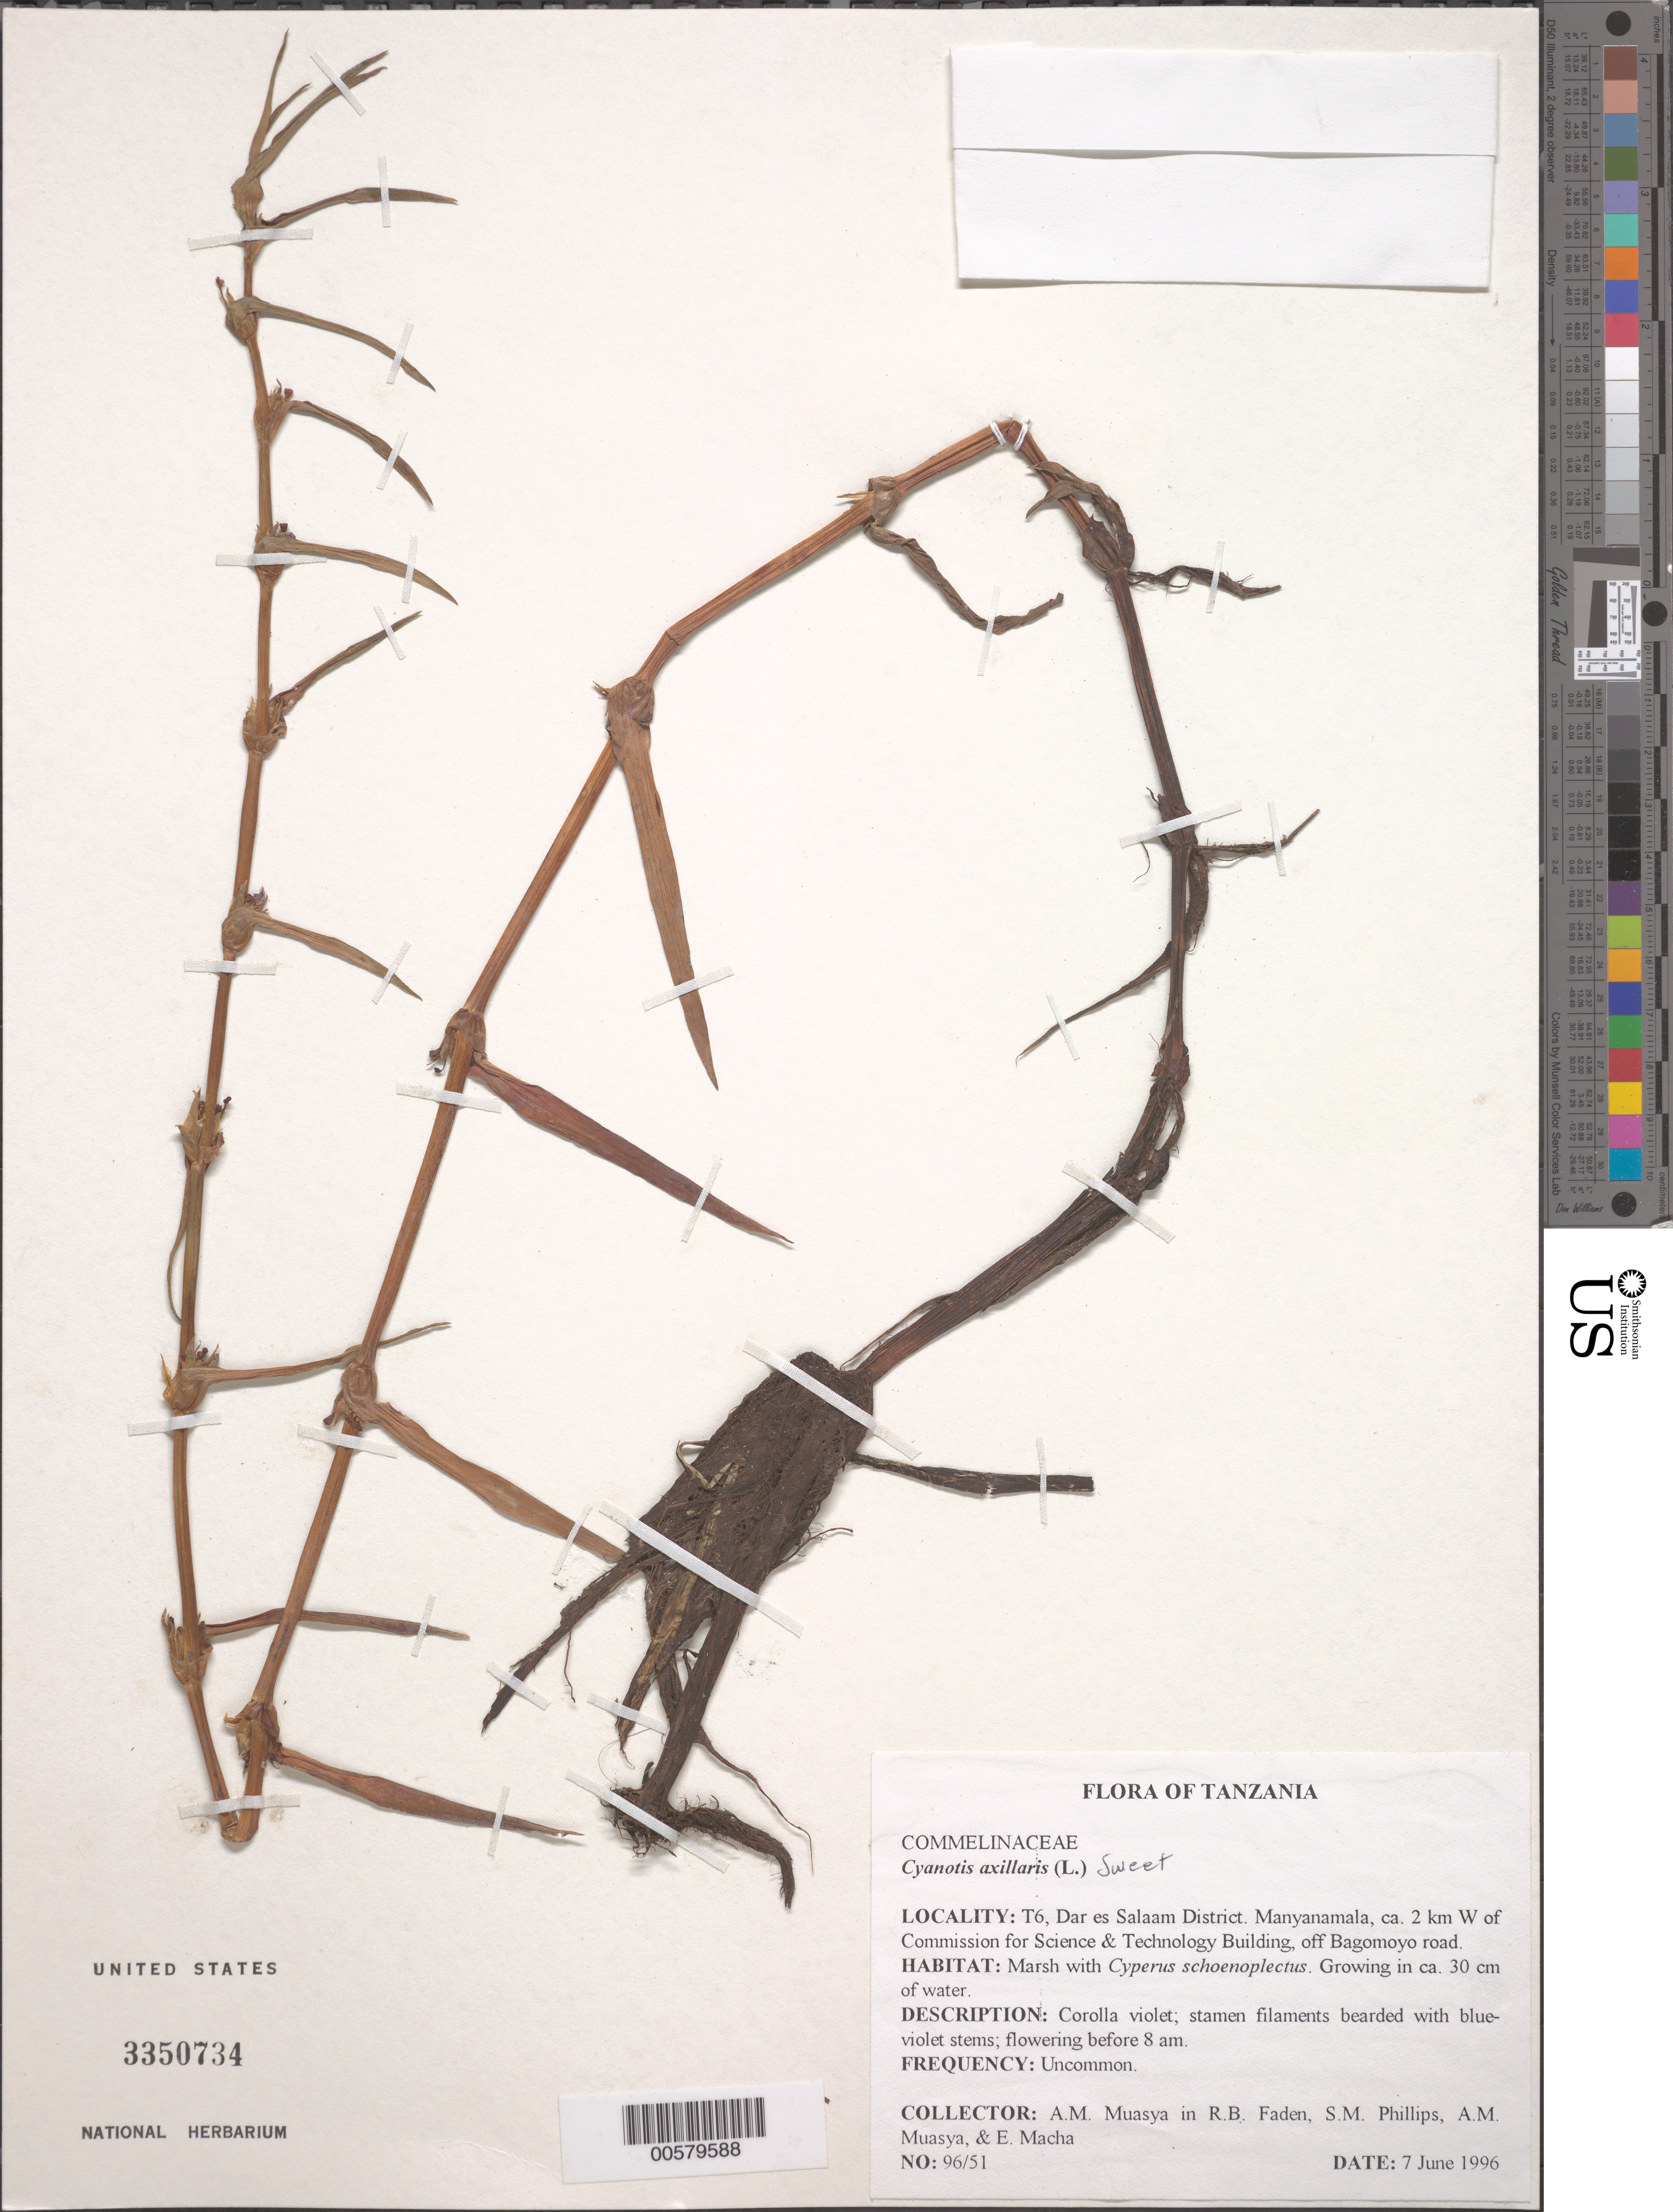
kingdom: Plantae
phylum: Tracheophyta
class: Liliopsida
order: Commelinales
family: Commelinaceae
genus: Cyanotis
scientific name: Cyanotis axillaris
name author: (L.) D. Don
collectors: R. B. Faden, S. M. Phillips, A. Muasya & E. Macha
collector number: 96/51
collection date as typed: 07 Jun 1996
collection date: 1996-06-07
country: Tanzania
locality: T6, dar es salaam dist., manyanamala, w of commission for science & technology building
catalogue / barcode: US 3350734